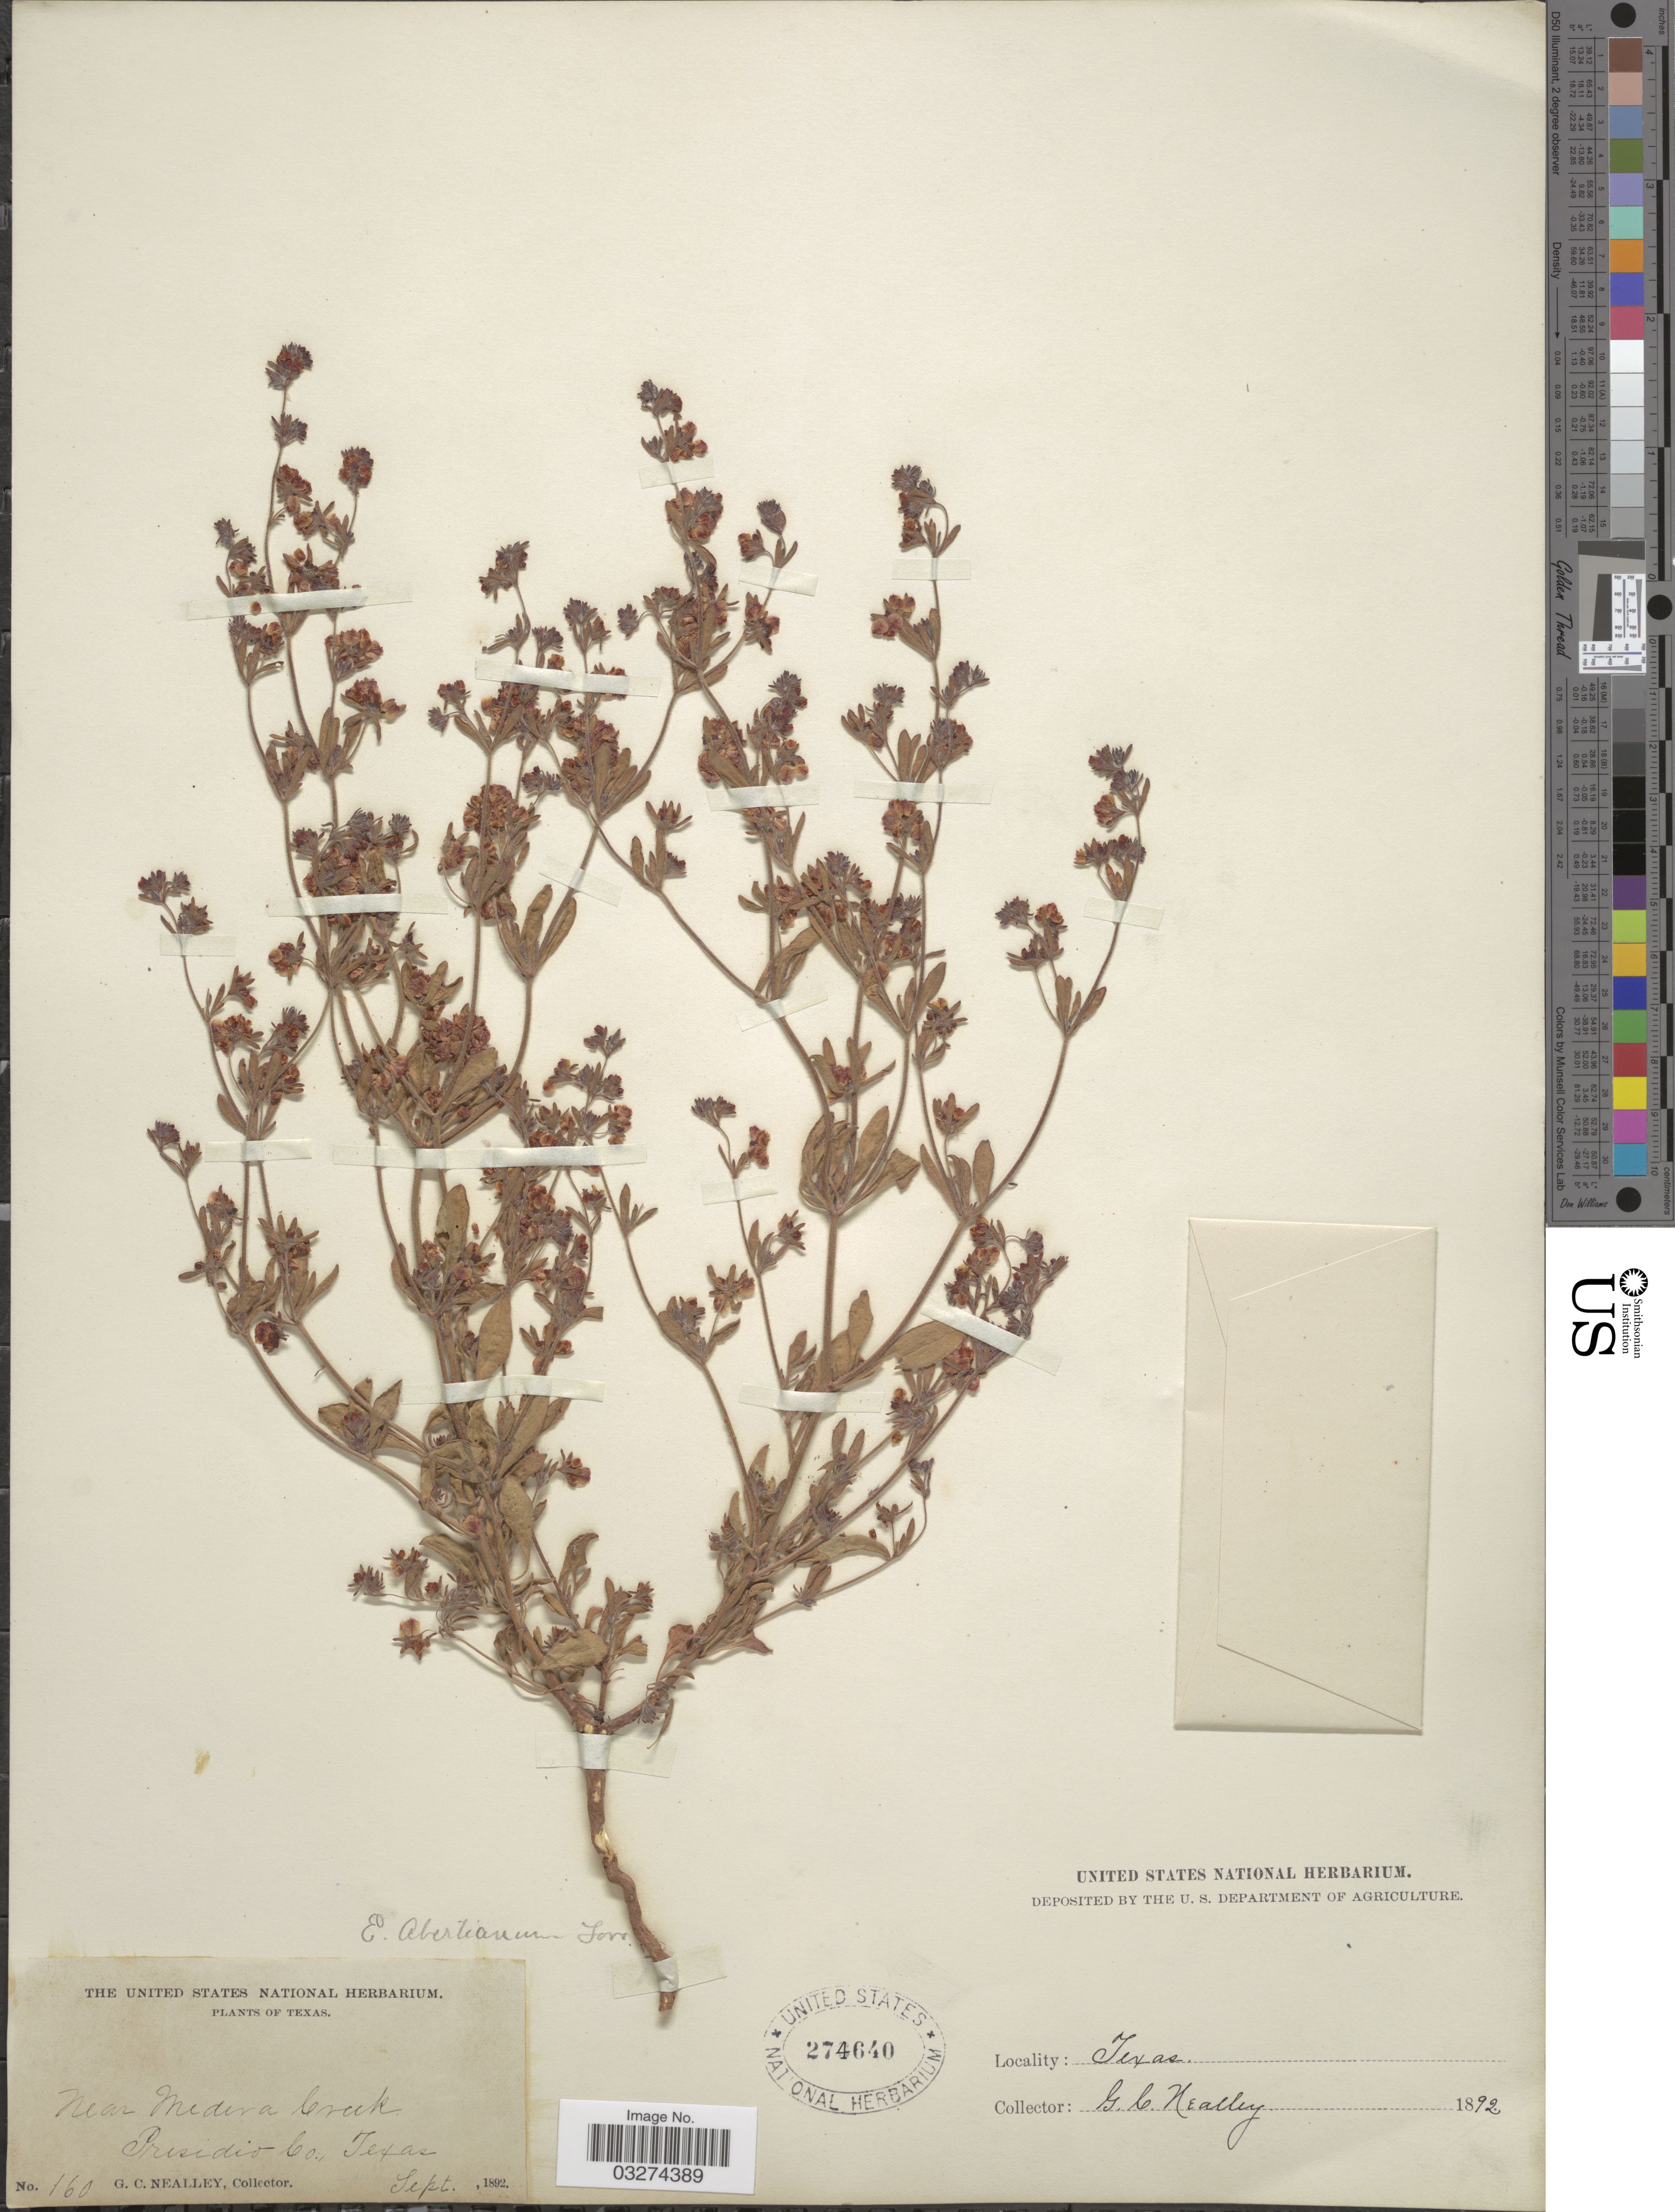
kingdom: Plantae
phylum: Tracheophyta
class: Magnoliopsida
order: Caryophyllales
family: Polygonaceae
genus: Eriogonum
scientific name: Eriogonum abertianum var. ruberrimum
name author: (Gand.) Gand.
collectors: G. C. Nealley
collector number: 160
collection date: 1892-09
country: United States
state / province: Texas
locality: Near Medera Creek, Presidio Co.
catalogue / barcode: US 274640